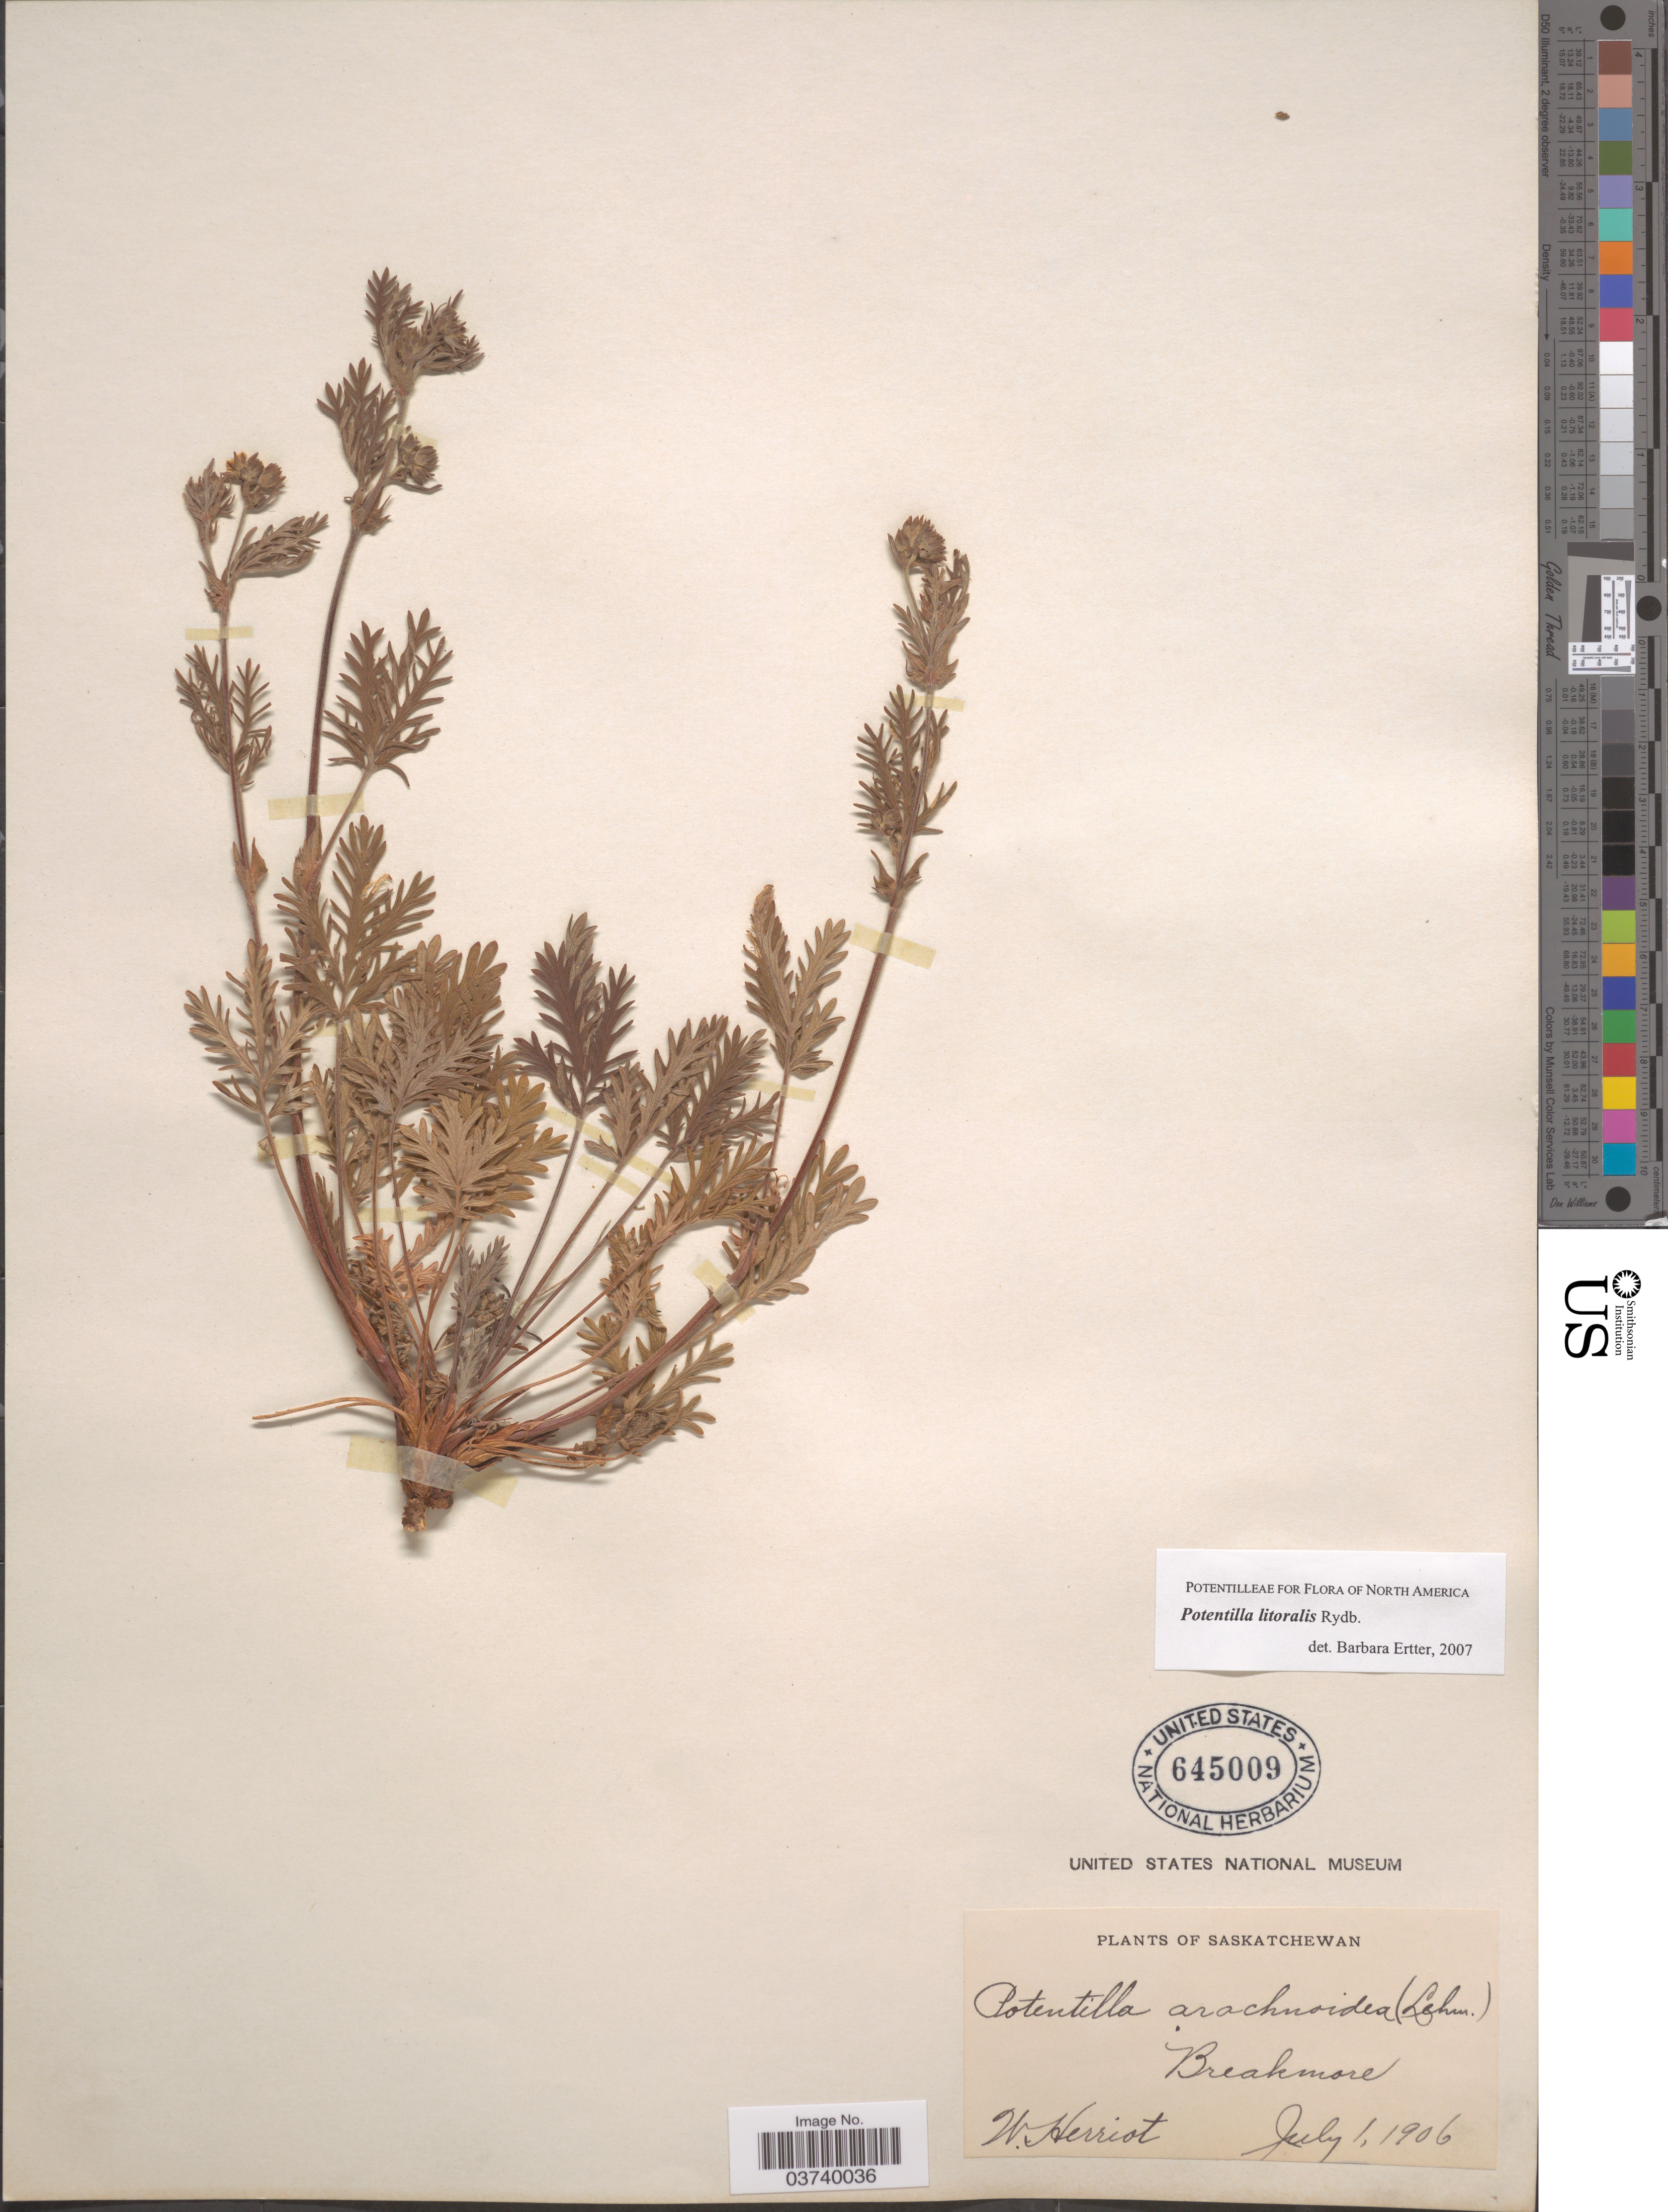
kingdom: Plantae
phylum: Tracheophyta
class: Magnoliopsida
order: Rosales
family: Rosaceae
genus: Potentilla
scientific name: Potentilla litoralis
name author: Rydb.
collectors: W. Herriot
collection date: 1906-07-01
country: Canada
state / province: Saskatchewan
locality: Breakmore.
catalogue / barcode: US 645009